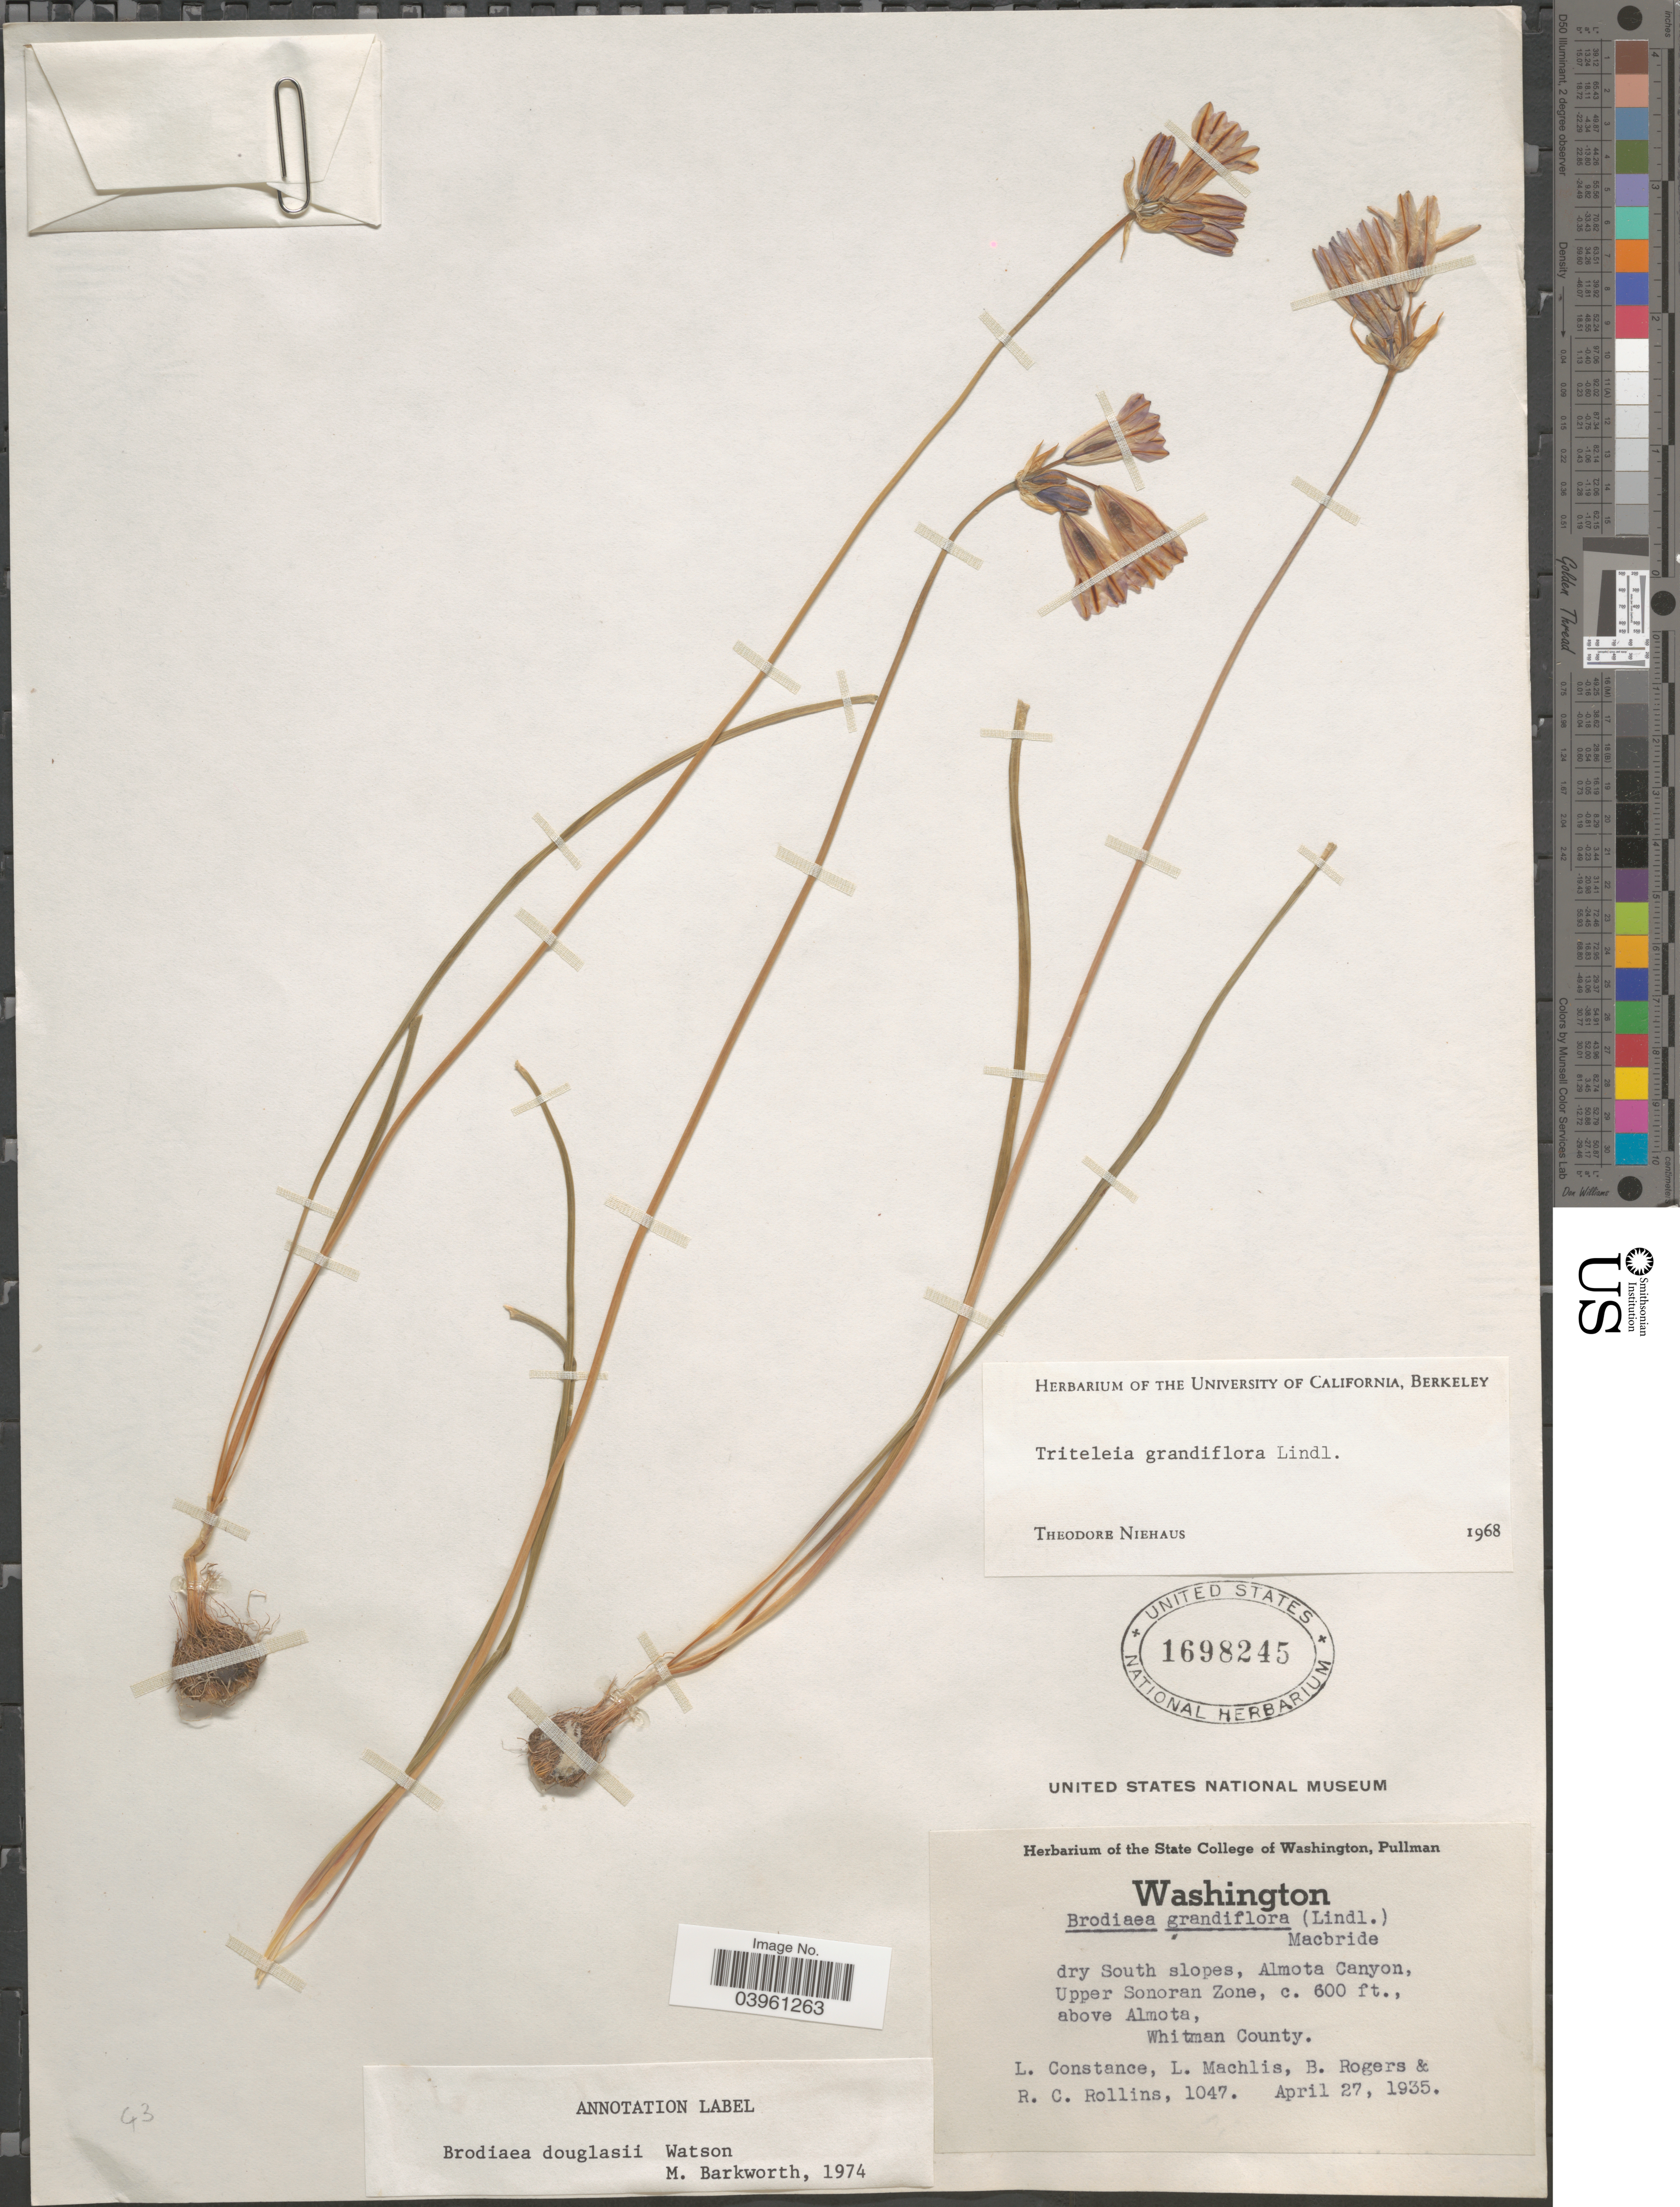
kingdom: Plantae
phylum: Tracheophyta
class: Liliopsida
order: Asparagales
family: Asparagaceae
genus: Triteleia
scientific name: Triteleia grandiflora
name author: Lindl.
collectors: L. Constance, L. Machlis, B. Rogers & R. C. Rollins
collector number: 1047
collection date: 1935-04-27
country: United States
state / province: Washington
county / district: Whitman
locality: Dry South slopes, Almota Canyon, Upper Sonoran Zone, above Almota, Whitman County.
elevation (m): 183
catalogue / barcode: US 1698245